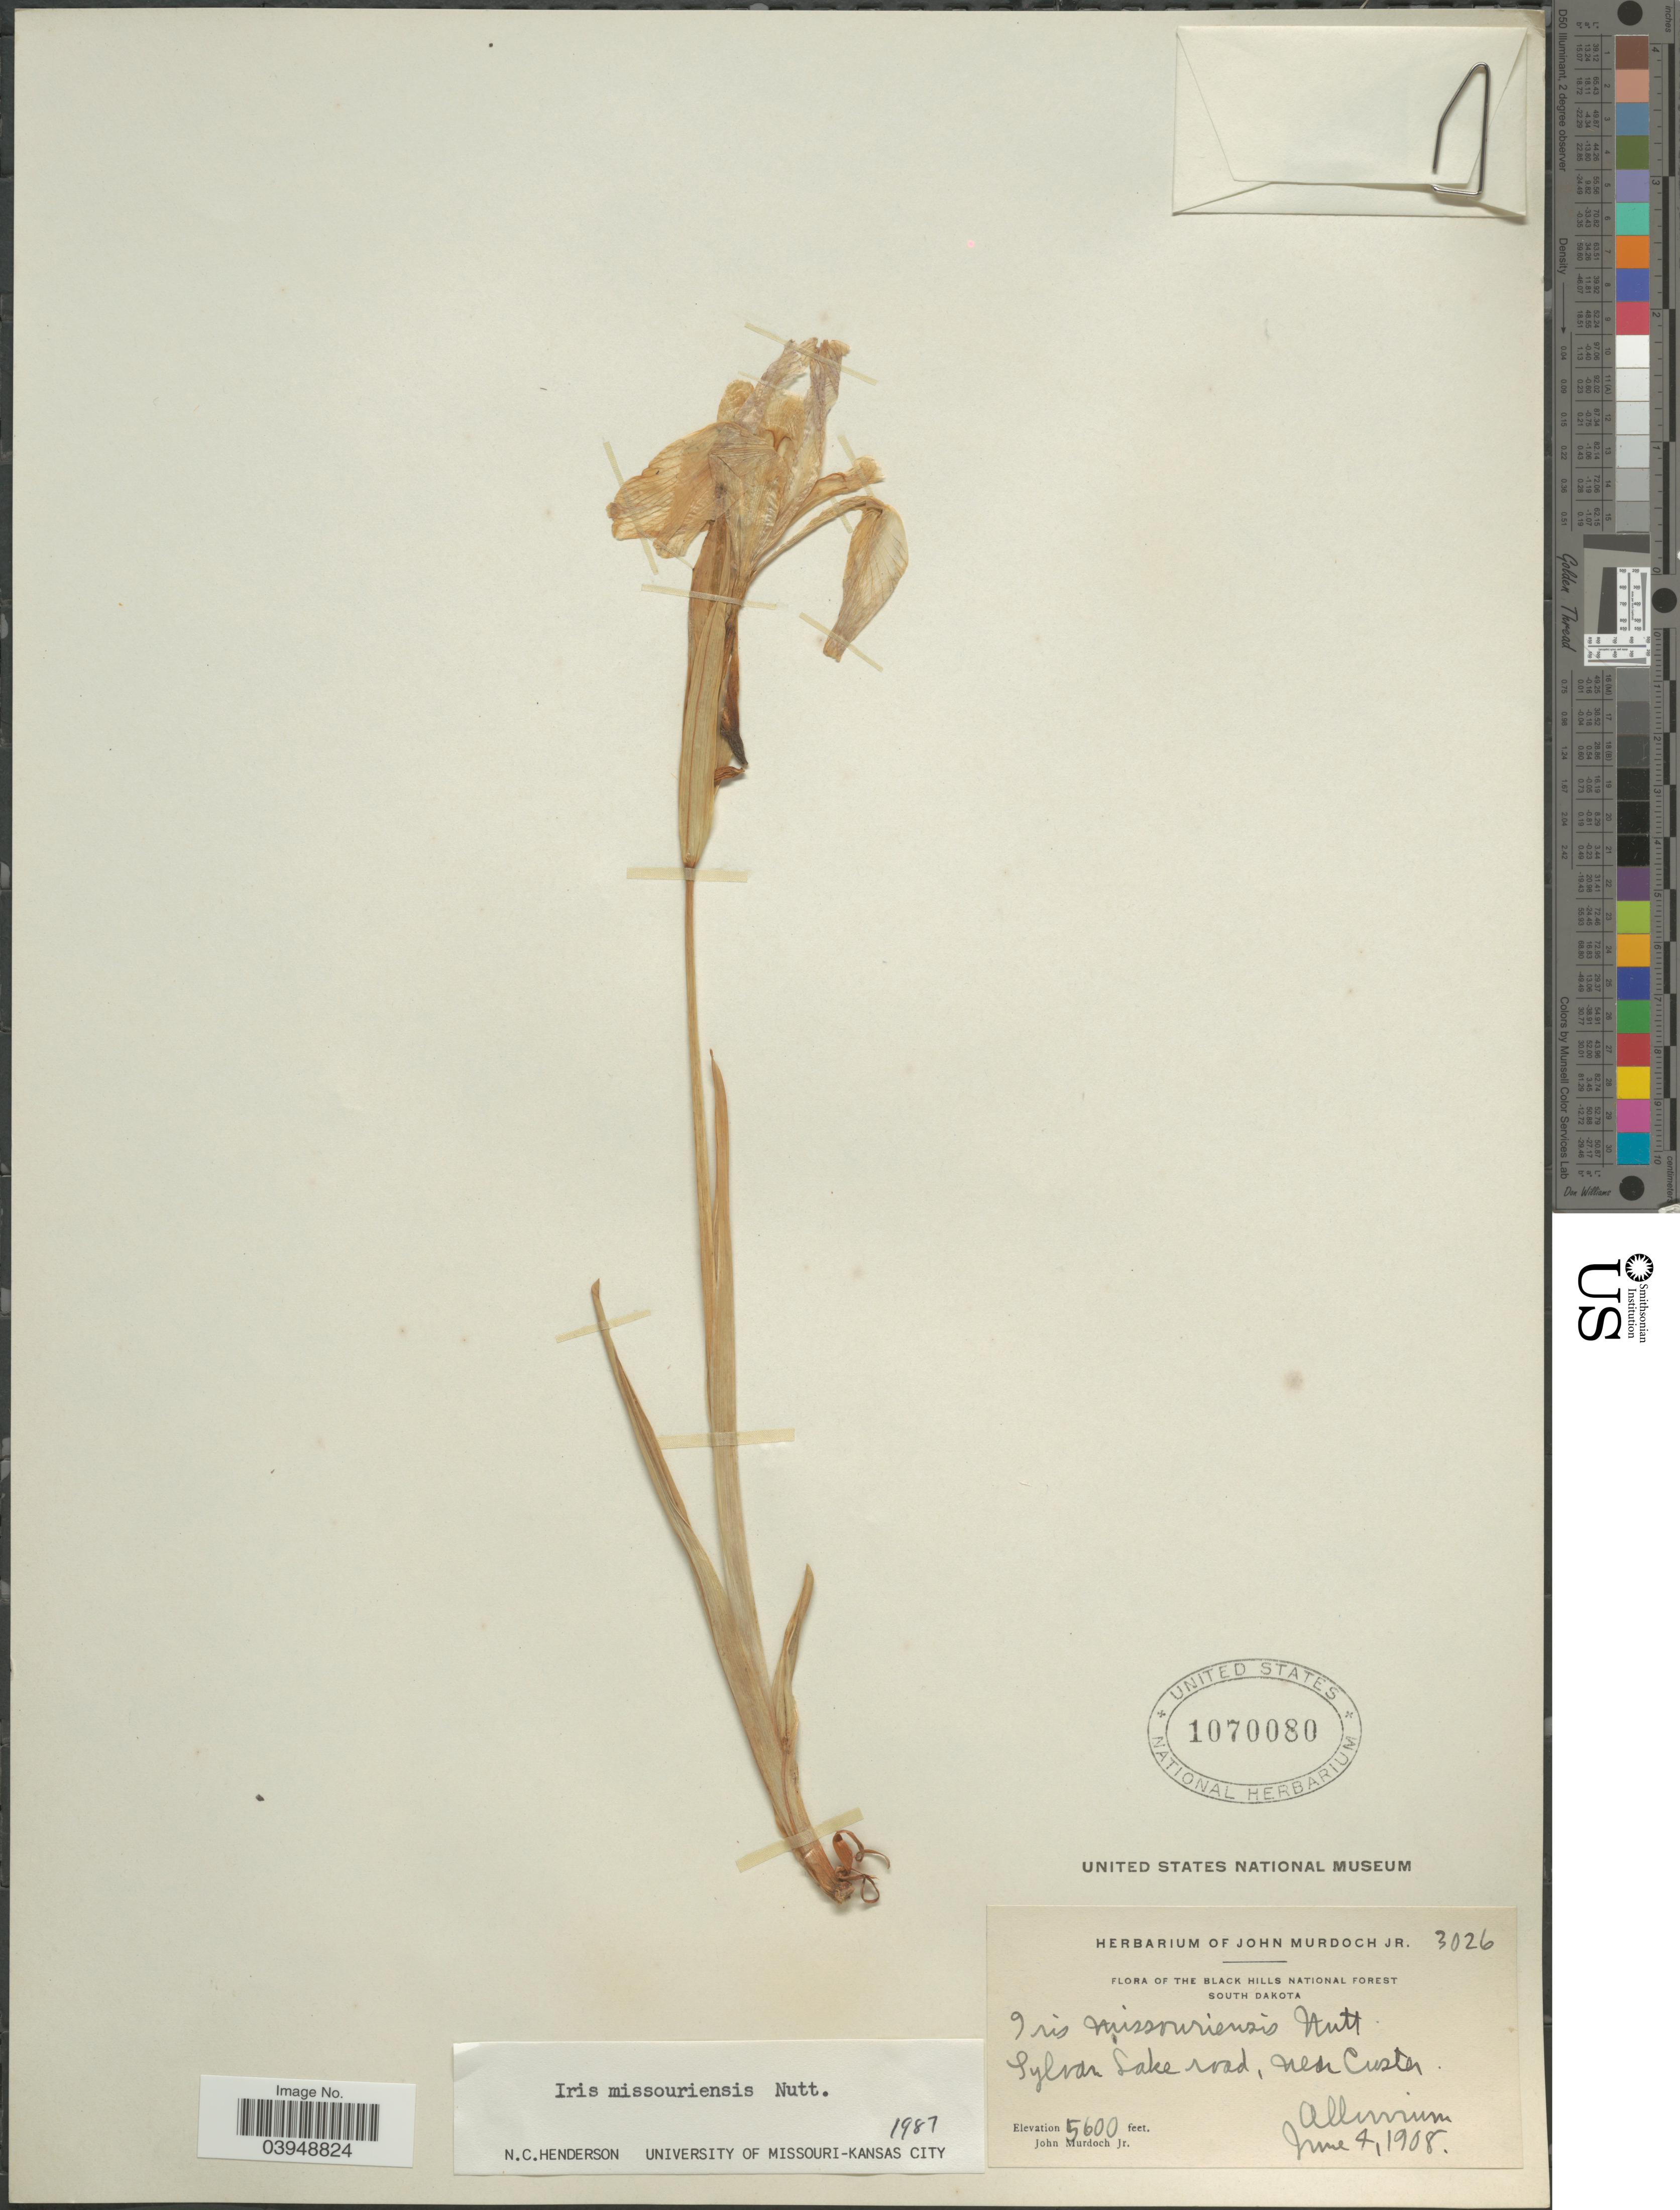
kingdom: Plantae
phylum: Tracheophyta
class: Liliopsida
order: Asparagales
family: Iridaceae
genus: Iris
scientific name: Iris missouriensis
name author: Nutt.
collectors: J. Murdoch Jr.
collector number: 3026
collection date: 1908-06-04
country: United States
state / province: South Dakota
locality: The Black Hills National Forest. Sylvan Lake road, near Custer.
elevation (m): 1707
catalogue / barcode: US 1070080